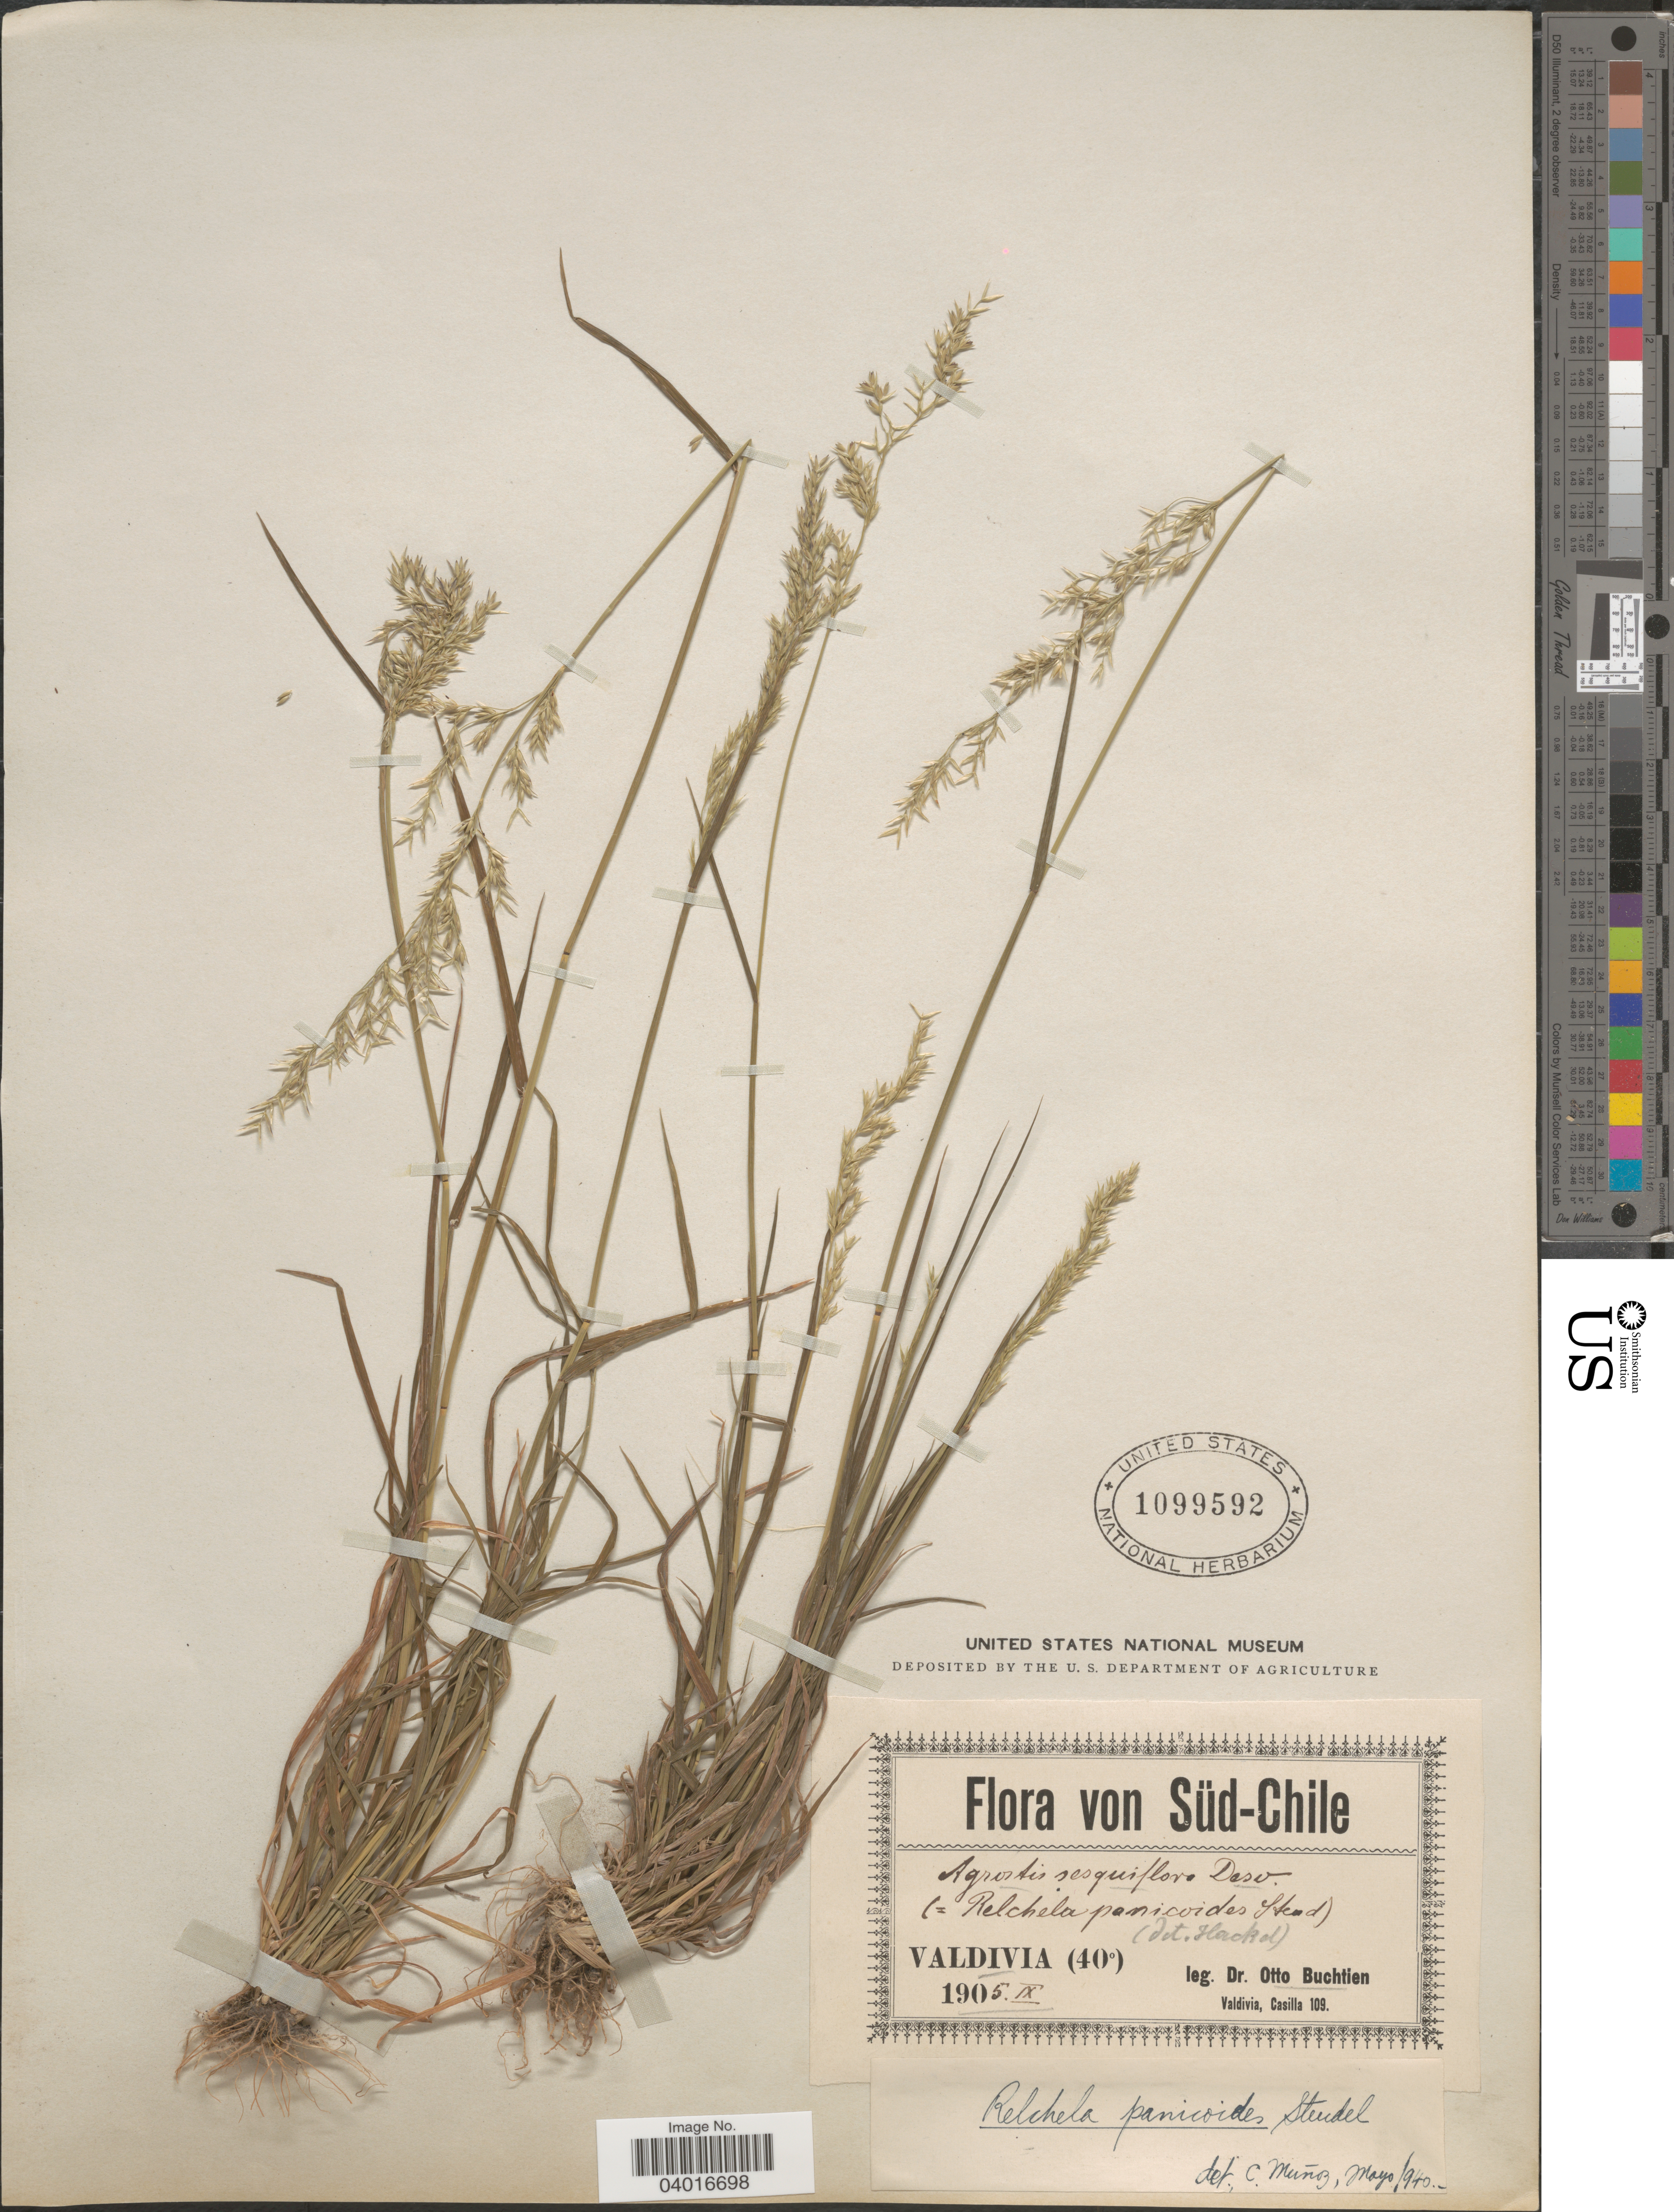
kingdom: Plantae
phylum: Tracheophyta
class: Liliopsida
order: Poales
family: Poaceae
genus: Relchela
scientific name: Relchela panicoides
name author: Steud.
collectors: O. Buchtien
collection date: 1905-09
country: Chile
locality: Süd-Chile. Valdivia.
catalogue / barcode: US 1099592